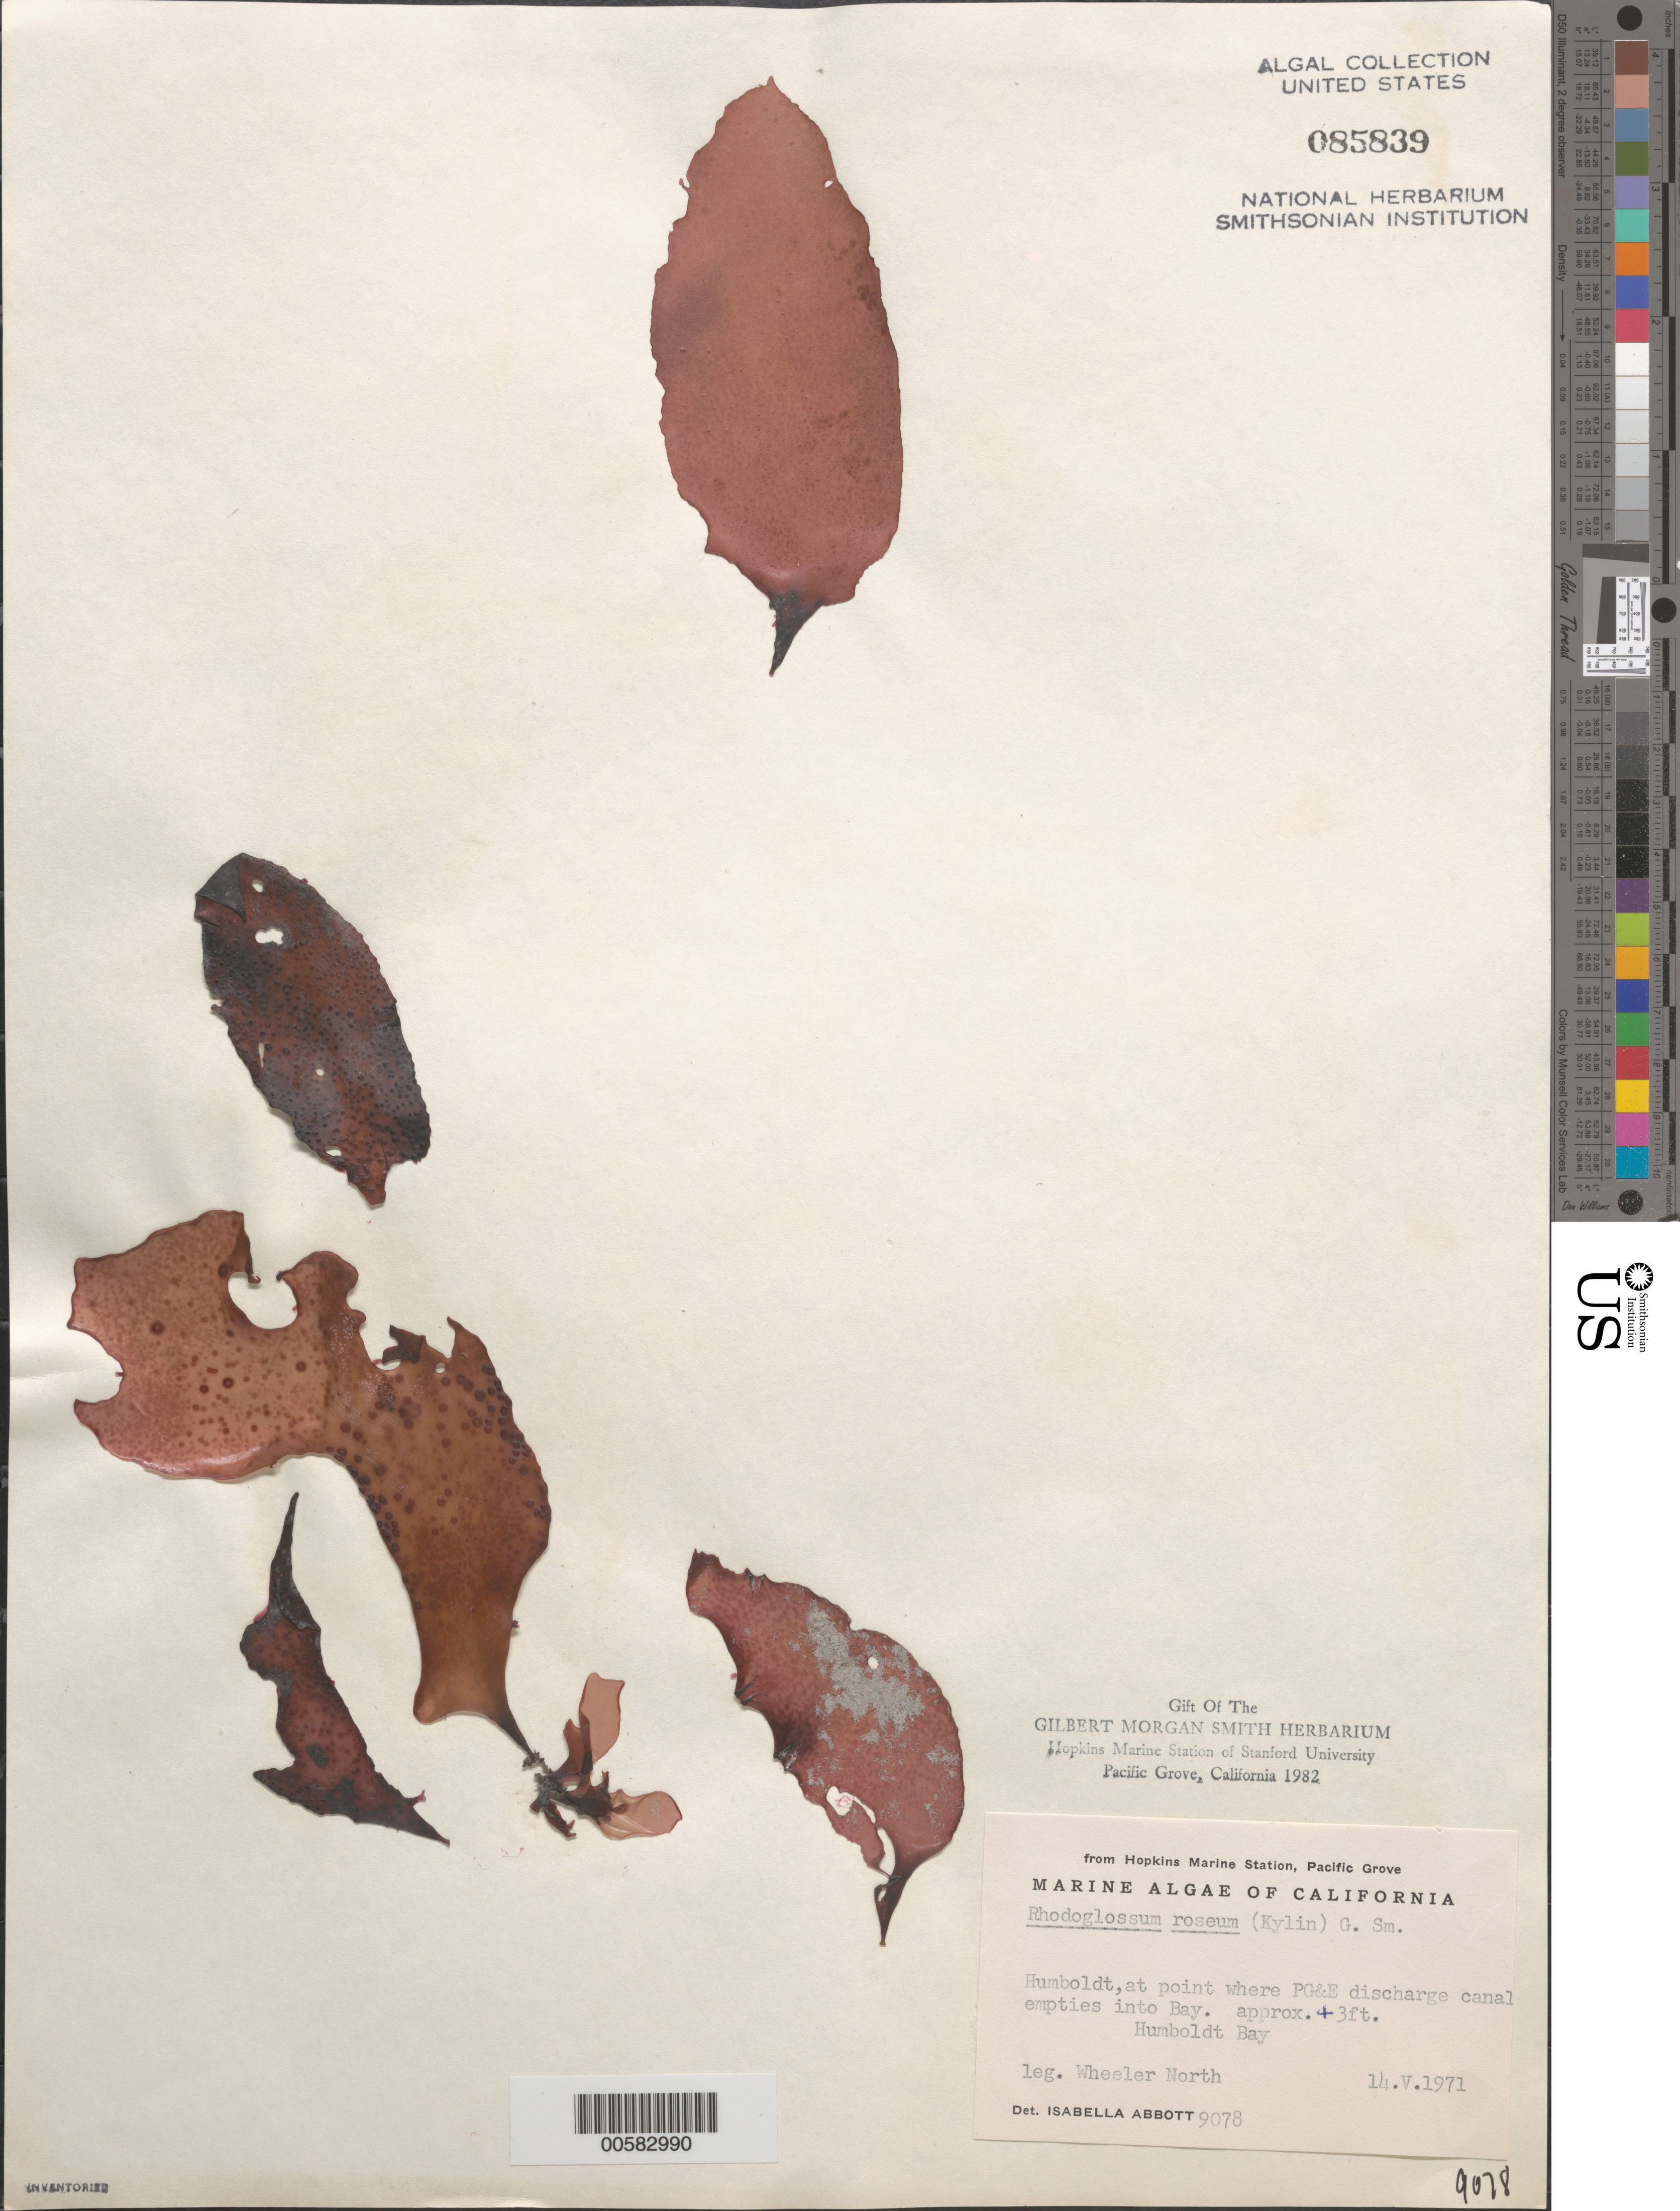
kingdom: Plantae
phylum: Rhodophyta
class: Florideophyceae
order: Gigartinales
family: Gigartinaceae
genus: Mazzaella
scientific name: Mazzaella rosea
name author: (Kylin) Fredericq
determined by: Algae name updating Project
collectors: W. North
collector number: IAA 9078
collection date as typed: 14 May 1971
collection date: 1971-05-14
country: United States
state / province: California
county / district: Humboldt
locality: Humboldt Bay, PG & E discharge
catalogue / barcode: US 85839